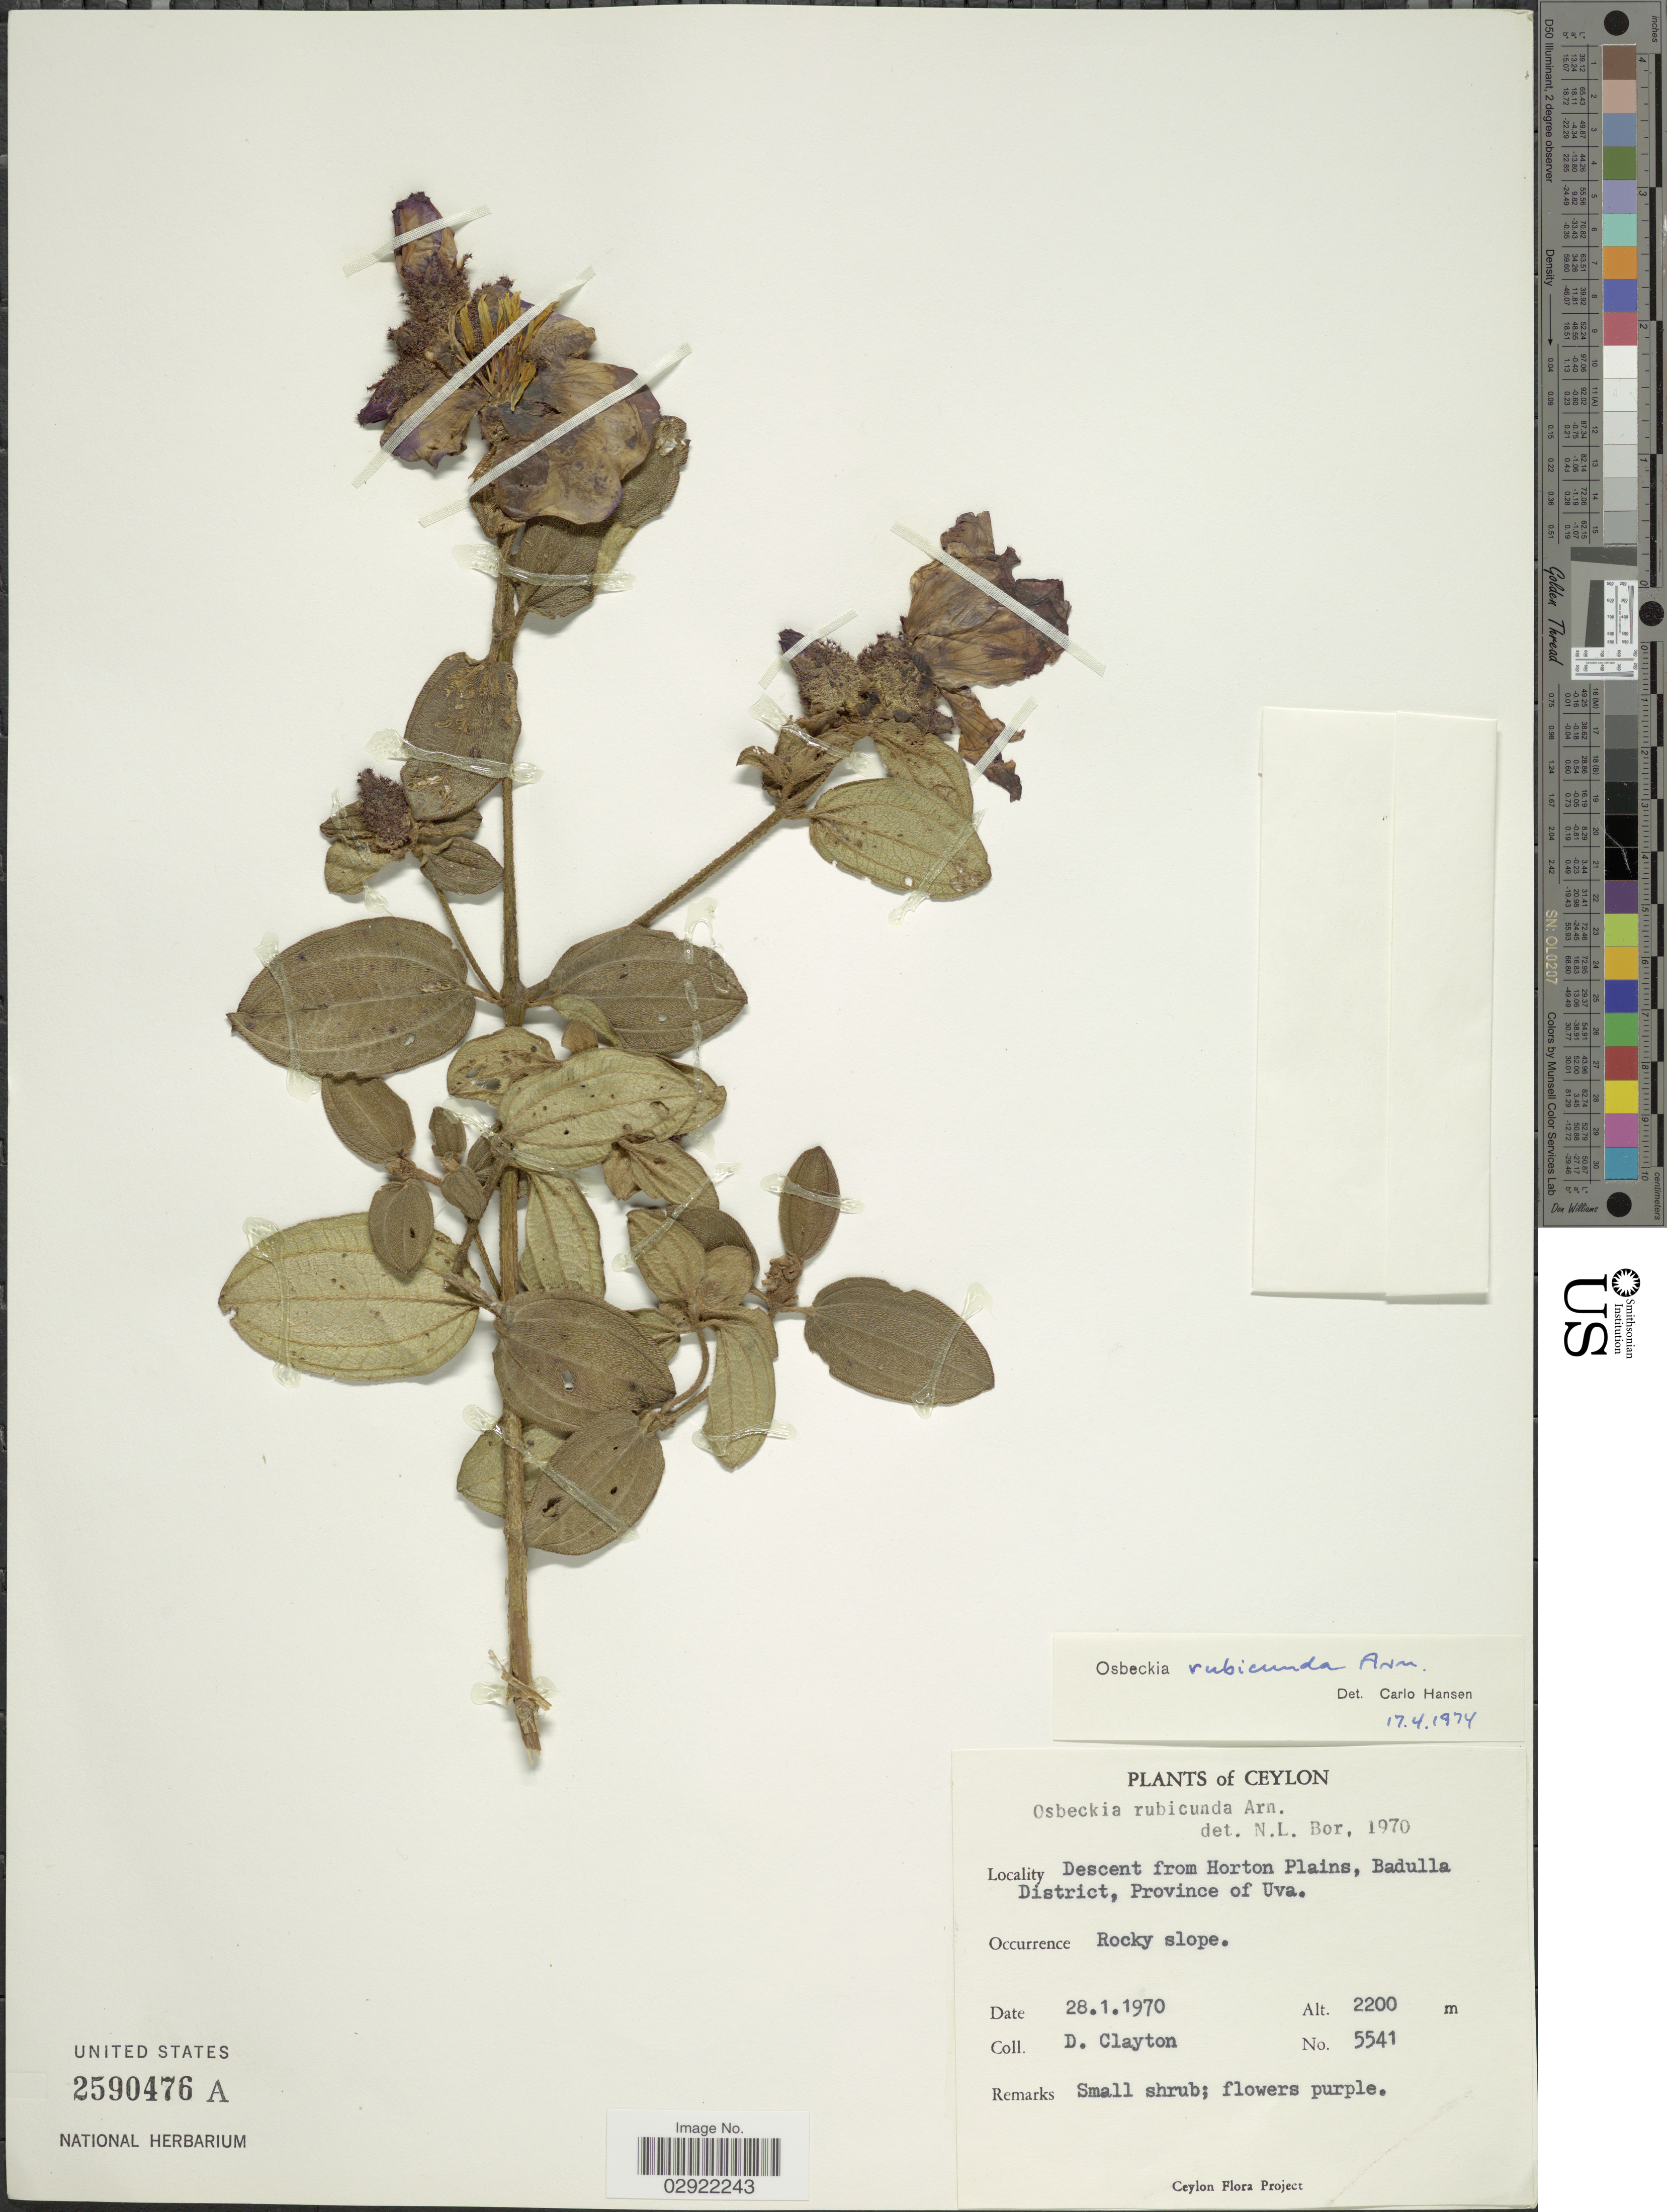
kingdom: Plantae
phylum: Tracheophyta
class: Magnoliopsida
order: Myrtales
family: Melastomataceae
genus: Osbeckia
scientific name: Osbeckia rubicunda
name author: Arn.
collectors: D. Clayton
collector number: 5541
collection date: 1970-01-28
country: Sri Lanka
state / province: Uva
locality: Ceylon. Descent from Horton Plains, Badulla District.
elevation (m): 2200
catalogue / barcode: US 2590476A